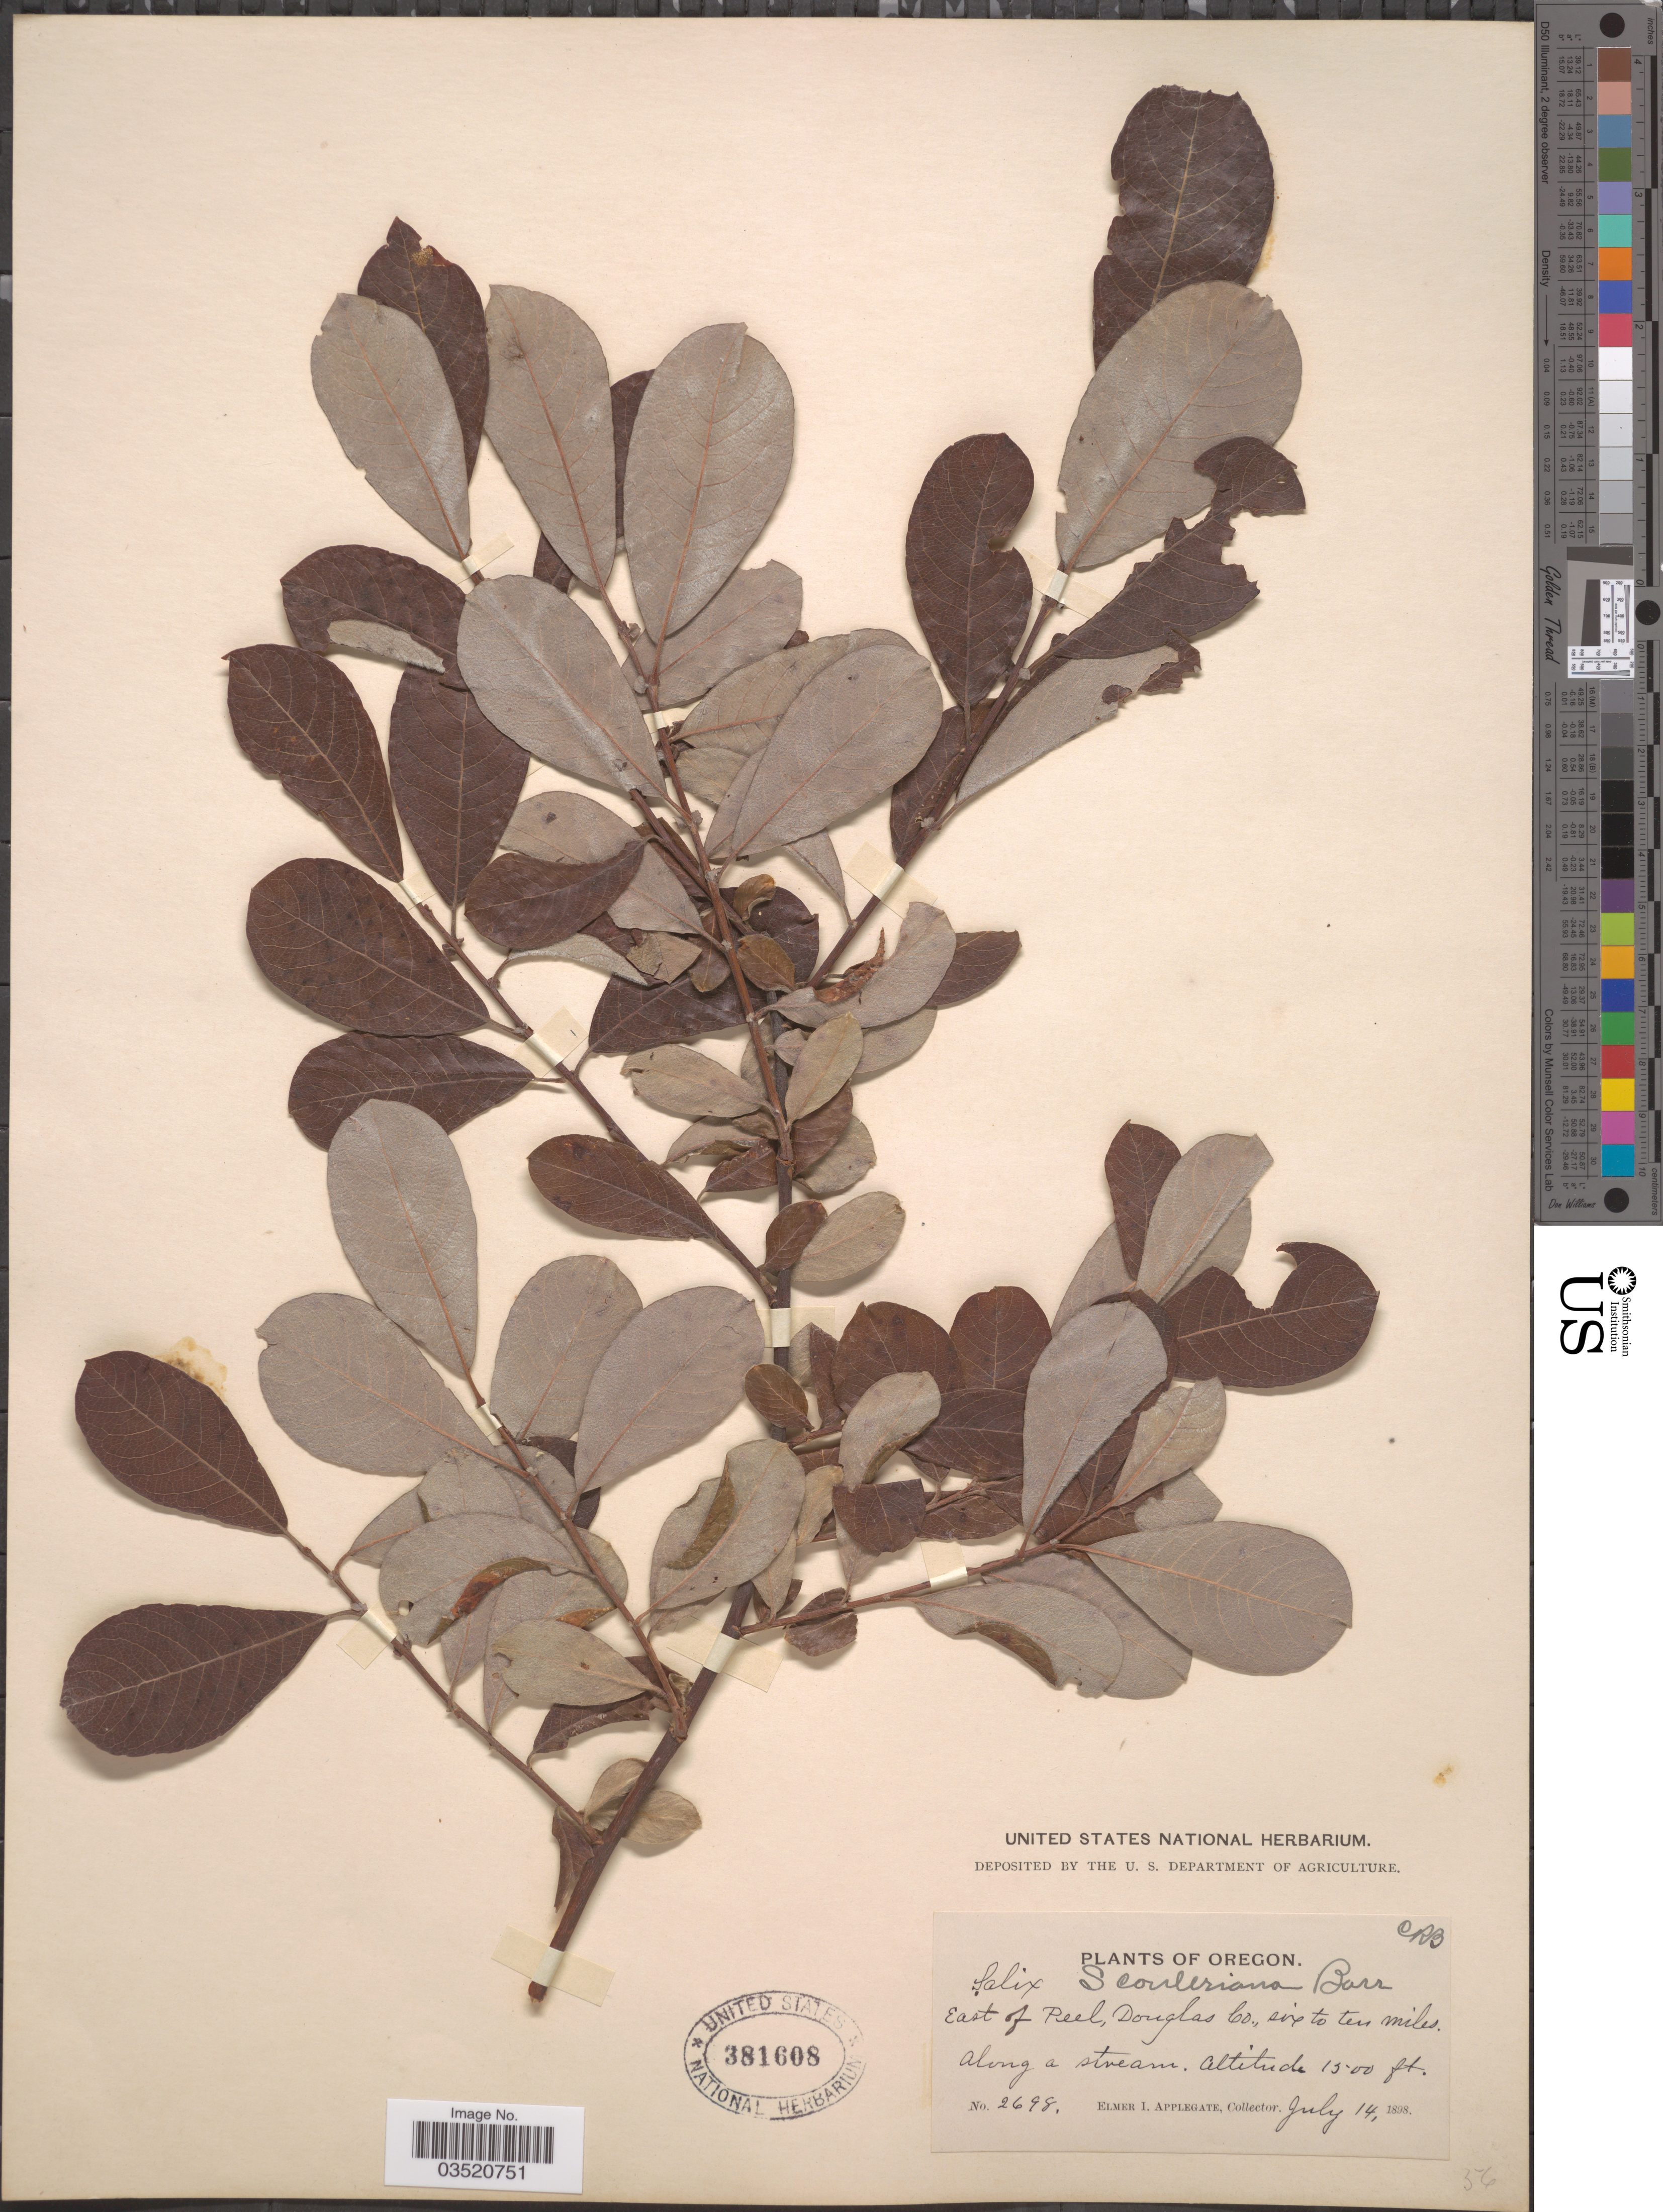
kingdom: Plantae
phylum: Tracheophyta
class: Magnoliopsida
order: Malpighiales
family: Salicaceae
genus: Salix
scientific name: Salix scouleriana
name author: Barratt ex Hook.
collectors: E. I. Applegate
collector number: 2698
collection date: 1898-07-14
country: United States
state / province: Oregon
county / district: Douglas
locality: East of Peel, Douglas Co., six to ten miles.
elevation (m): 457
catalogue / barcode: US 381608